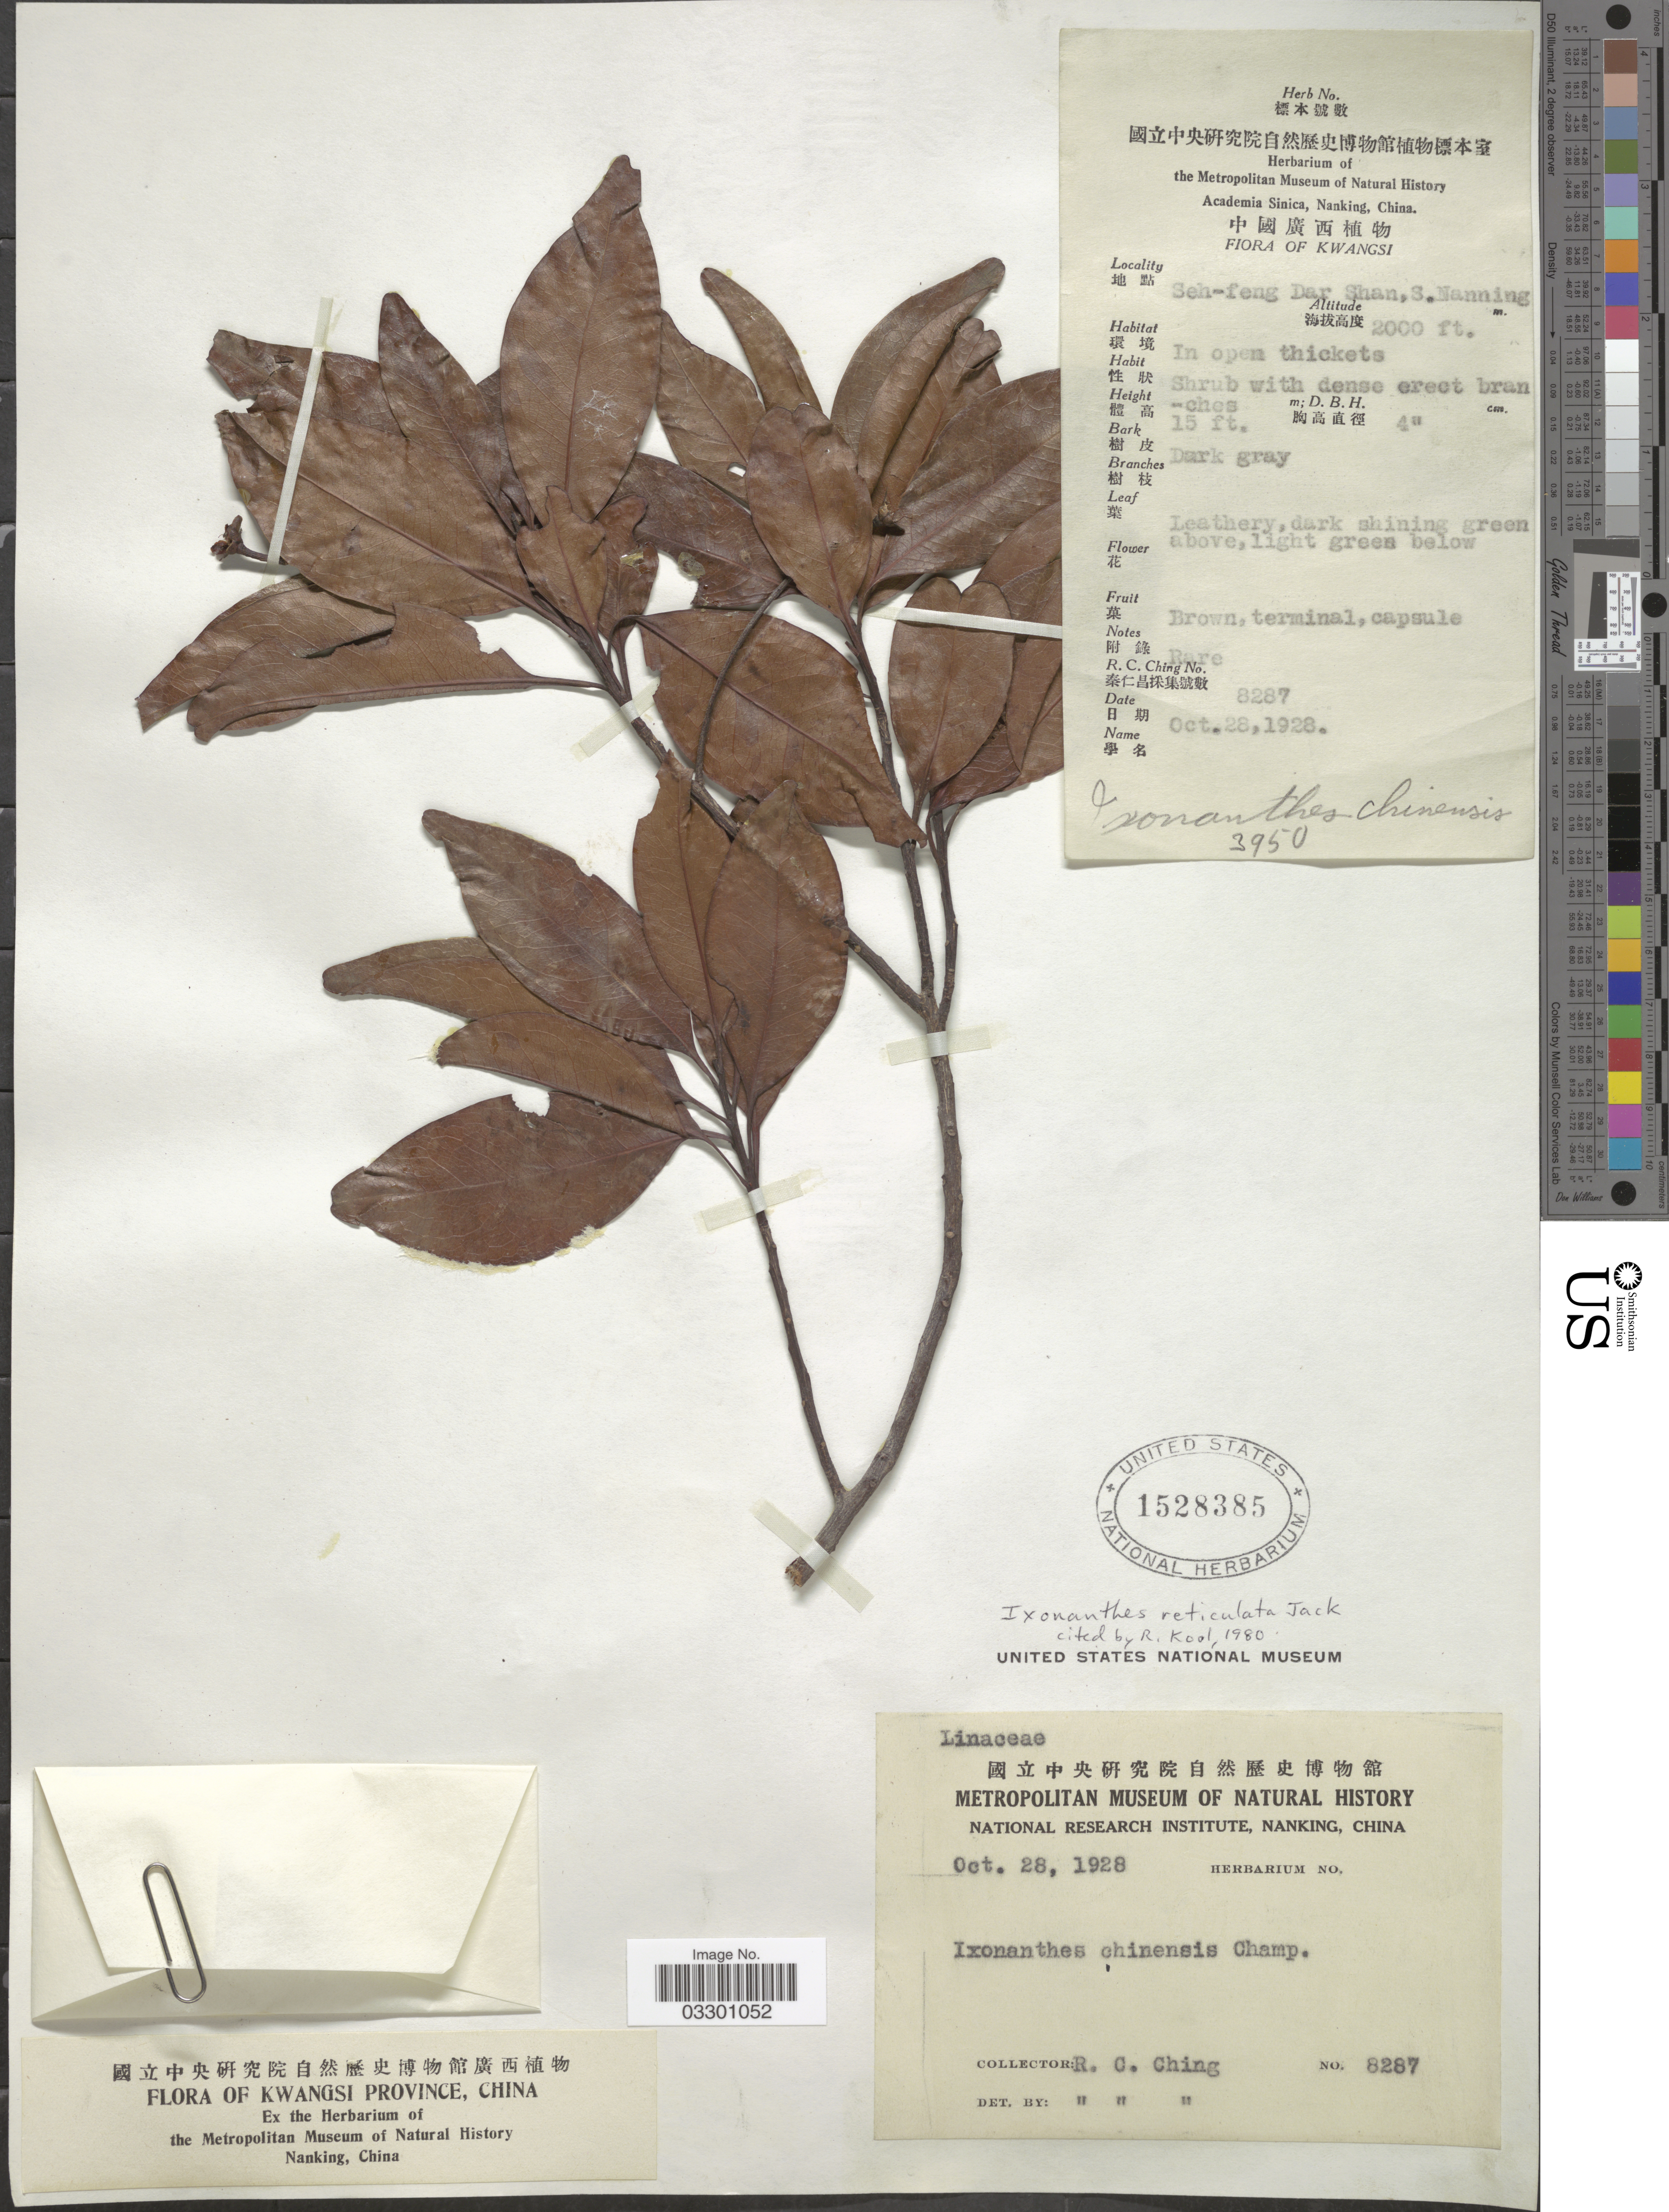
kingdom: Plantae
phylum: Tracheophyta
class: Magnoliopsida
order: Malpighiales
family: Ixonanthaceae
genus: Ixonanthes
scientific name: Ixonanthes reticulata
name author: Jack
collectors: R. C. Ching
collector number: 8287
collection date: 1928-10-28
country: China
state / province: Guangxi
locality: Kwangsi Province. Seh-feng Dar Shan, S. Nanning.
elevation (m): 610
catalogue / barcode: US 1528385